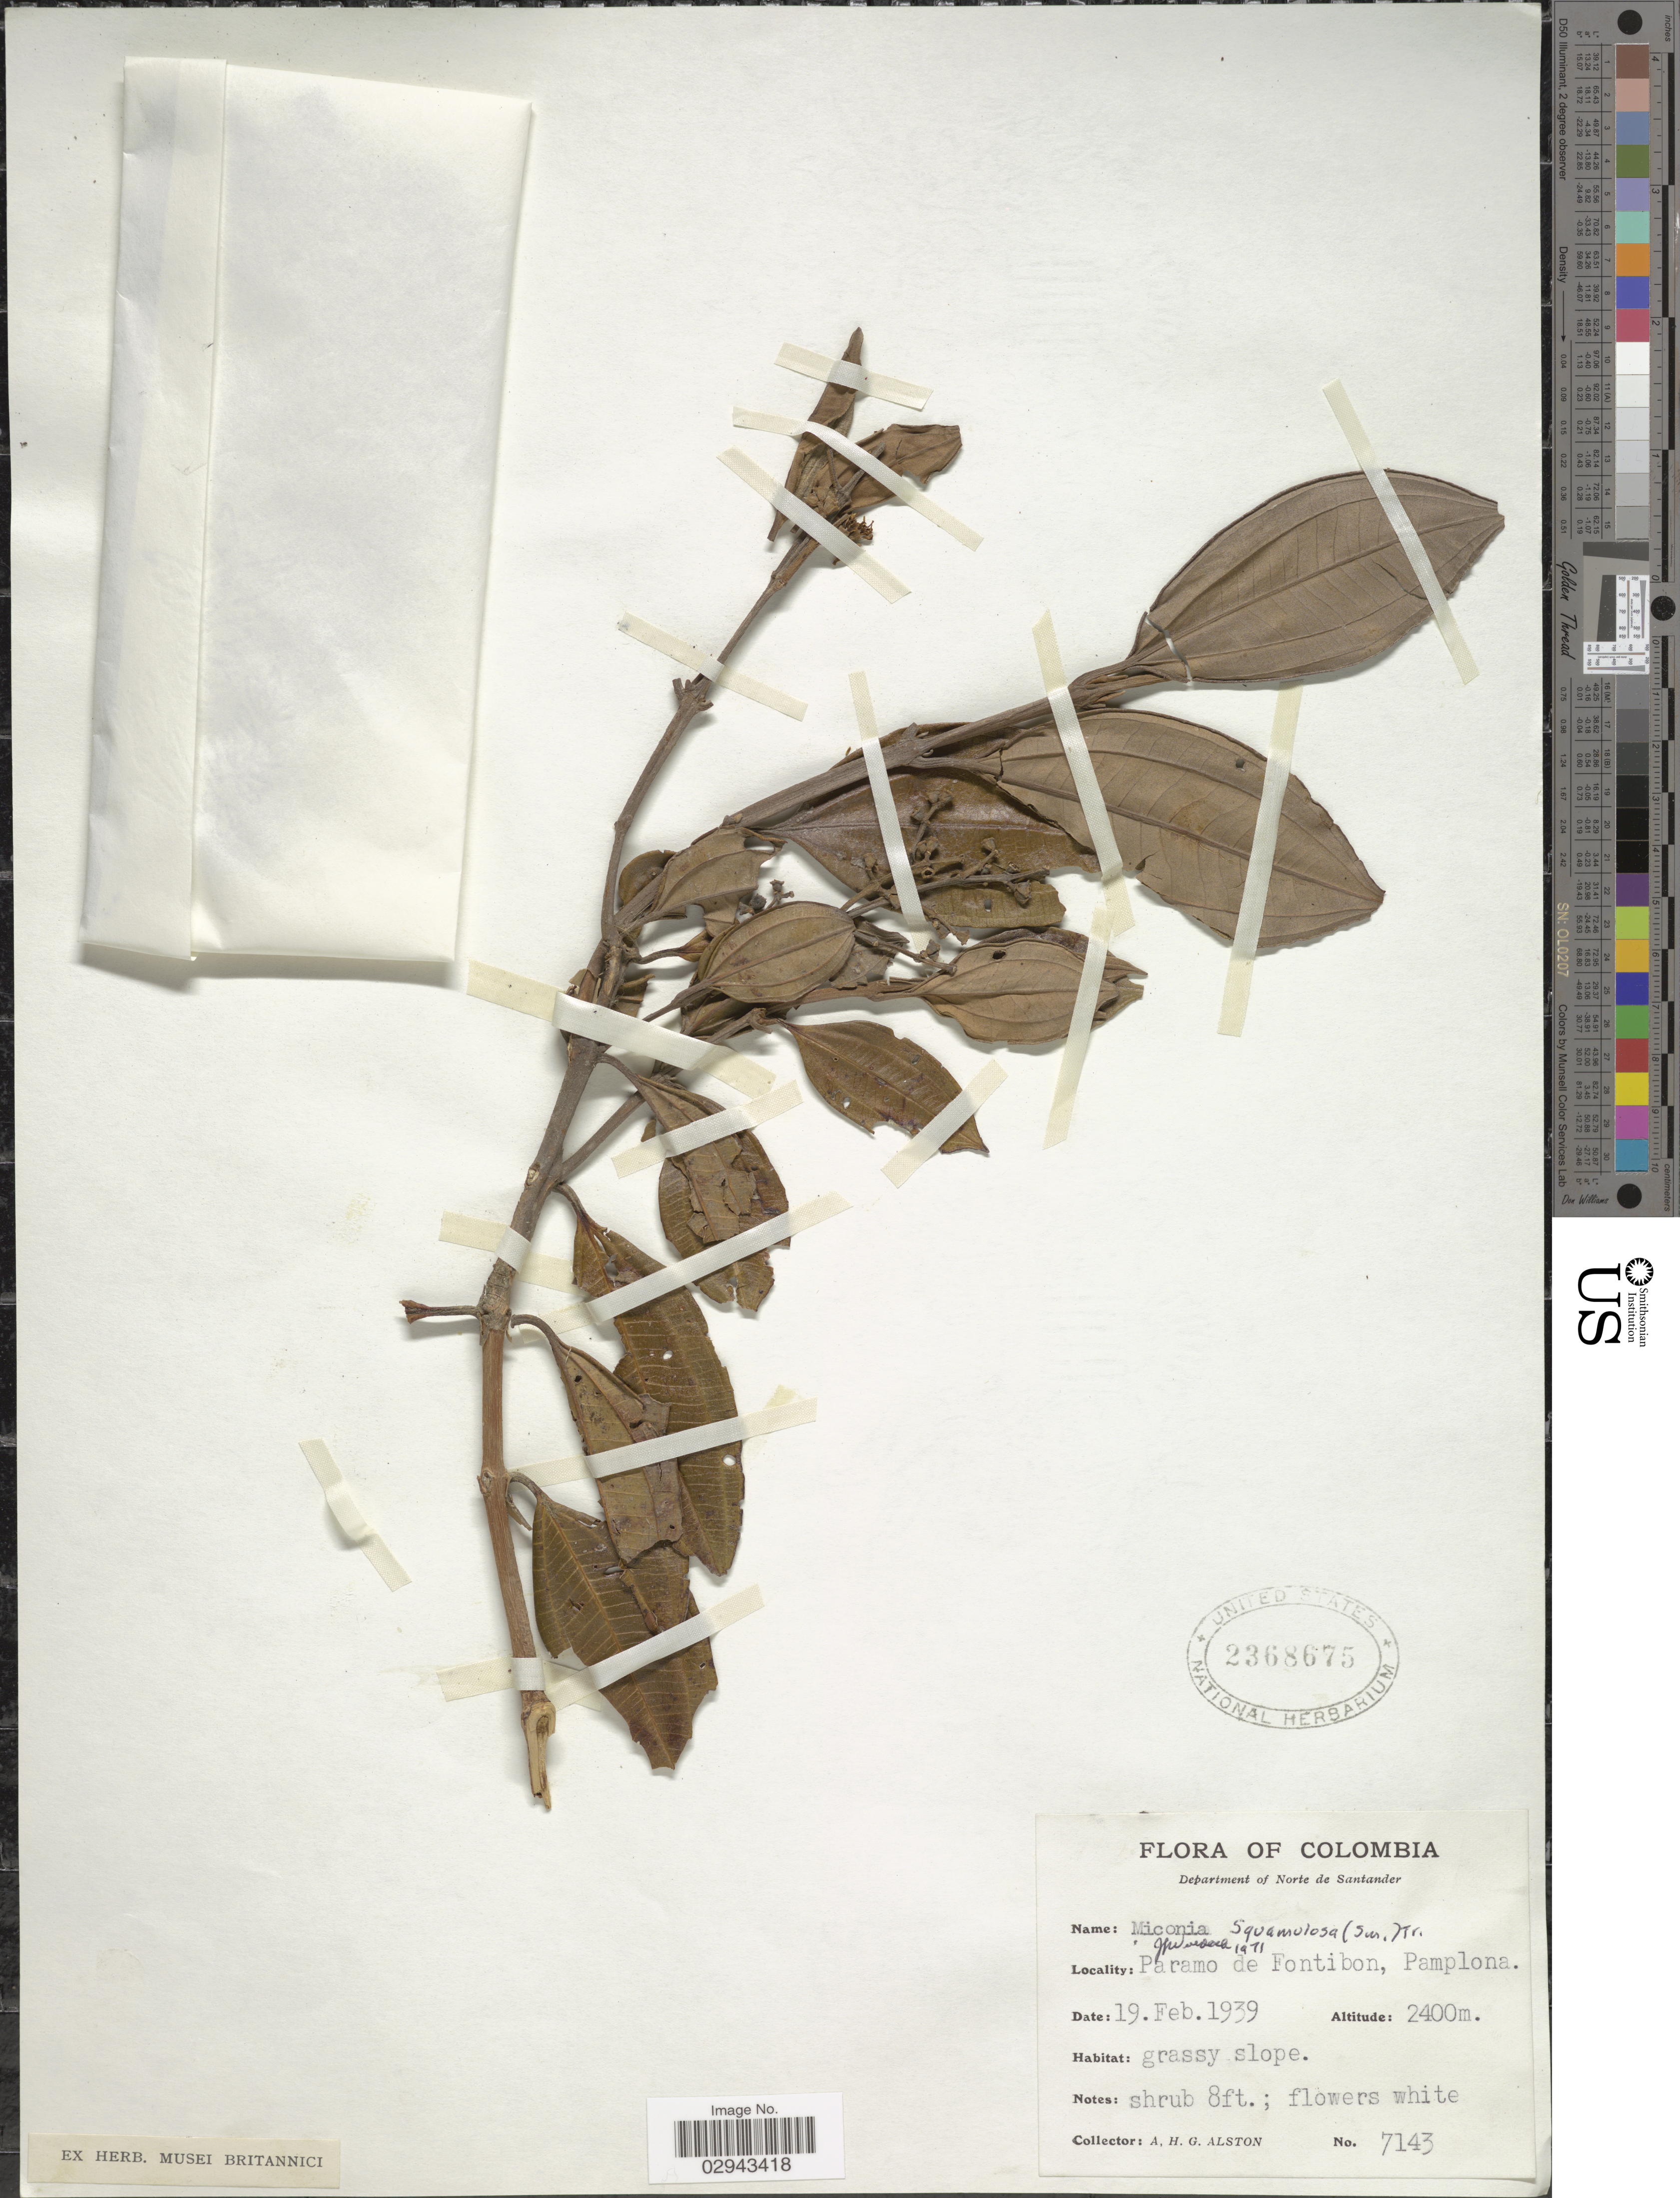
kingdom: Plantae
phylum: Tracheophyta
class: Magnoliopsida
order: Myrtales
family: Melastomataceae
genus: Miconia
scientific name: Miconia squamulosa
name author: (Sm.) Triana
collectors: A. H. Alston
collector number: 7143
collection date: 1939-02-19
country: Colombia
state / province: Norte de Santander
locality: Paramo de Fontibon, Pamplona. Department of Norte de Santander.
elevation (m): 2400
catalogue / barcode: US 2368675